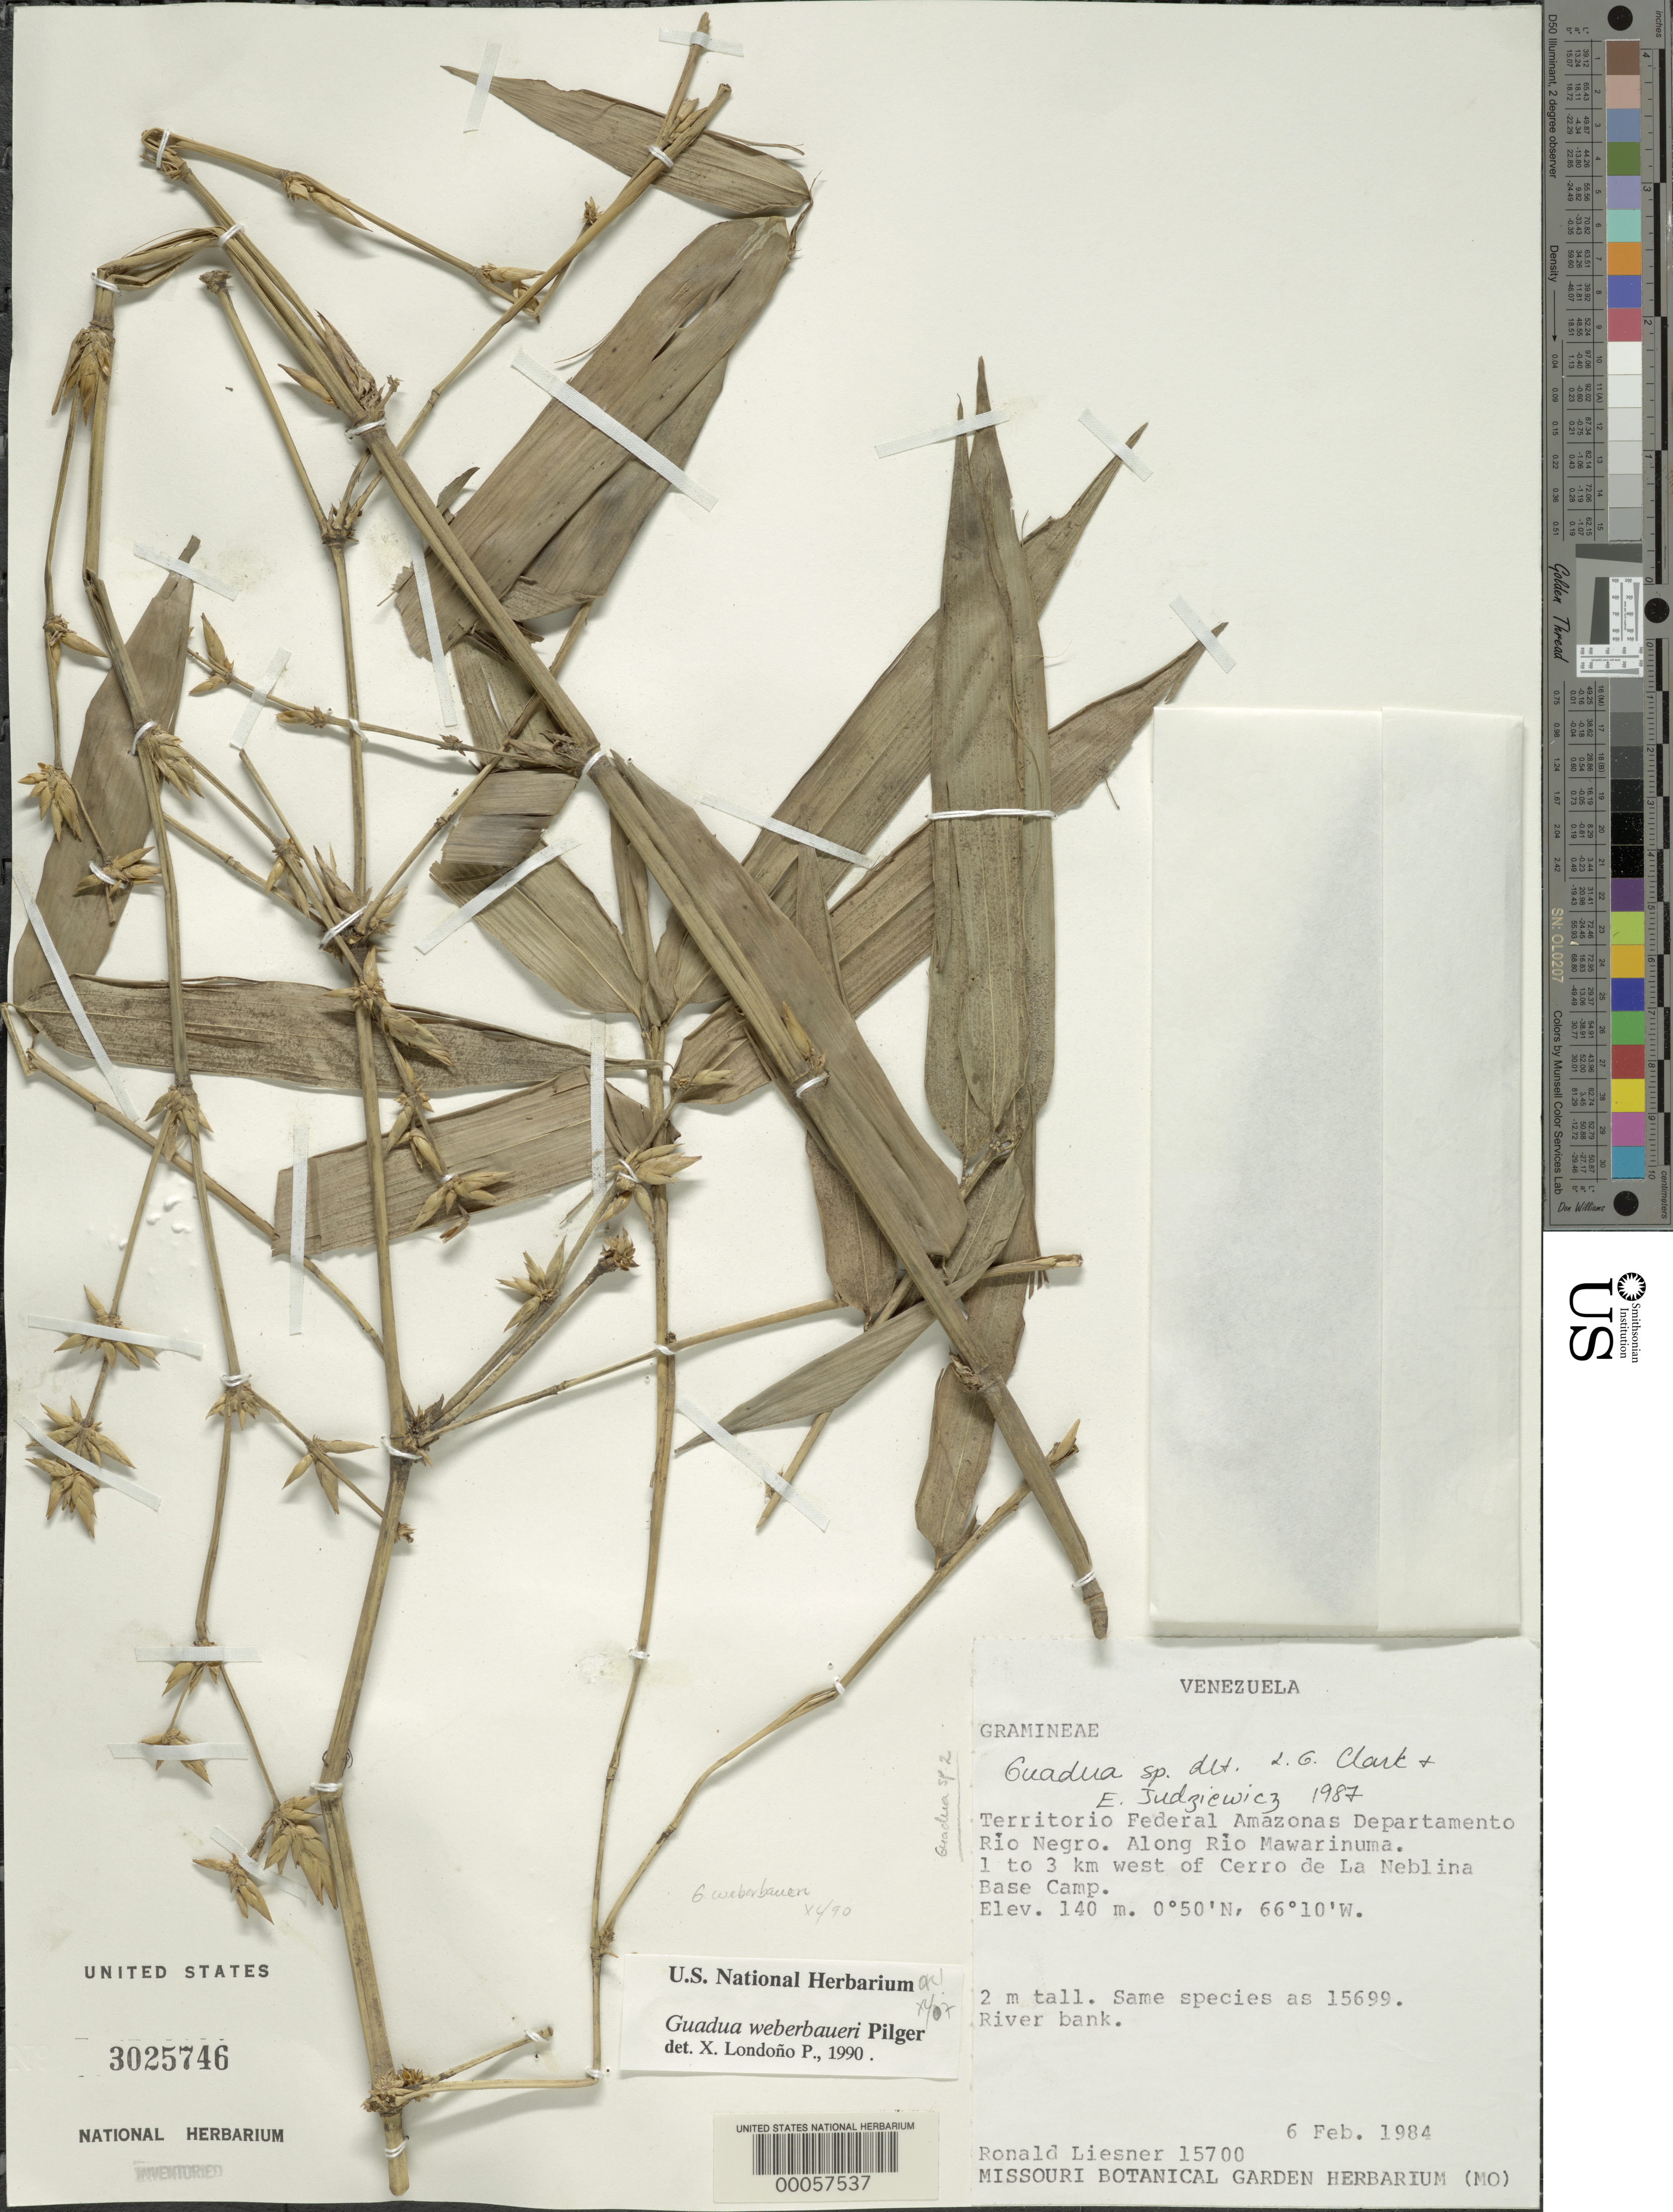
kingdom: Plantae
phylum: Tracheophyta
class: Liliopsida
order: Poales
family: Poaceae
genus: Guadua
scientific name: Guadua weberbaueri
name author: Pilg.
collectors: R. L. Liesner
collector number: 15700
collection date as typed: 06 Feb 1984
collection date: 1984-02-06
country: Venezuela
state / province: Amazonas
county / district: Rio Negro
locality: Along rio mawarinuma, 1-3 km w of cerro de la neblina base camp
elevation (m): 140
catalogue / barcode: US 3025746